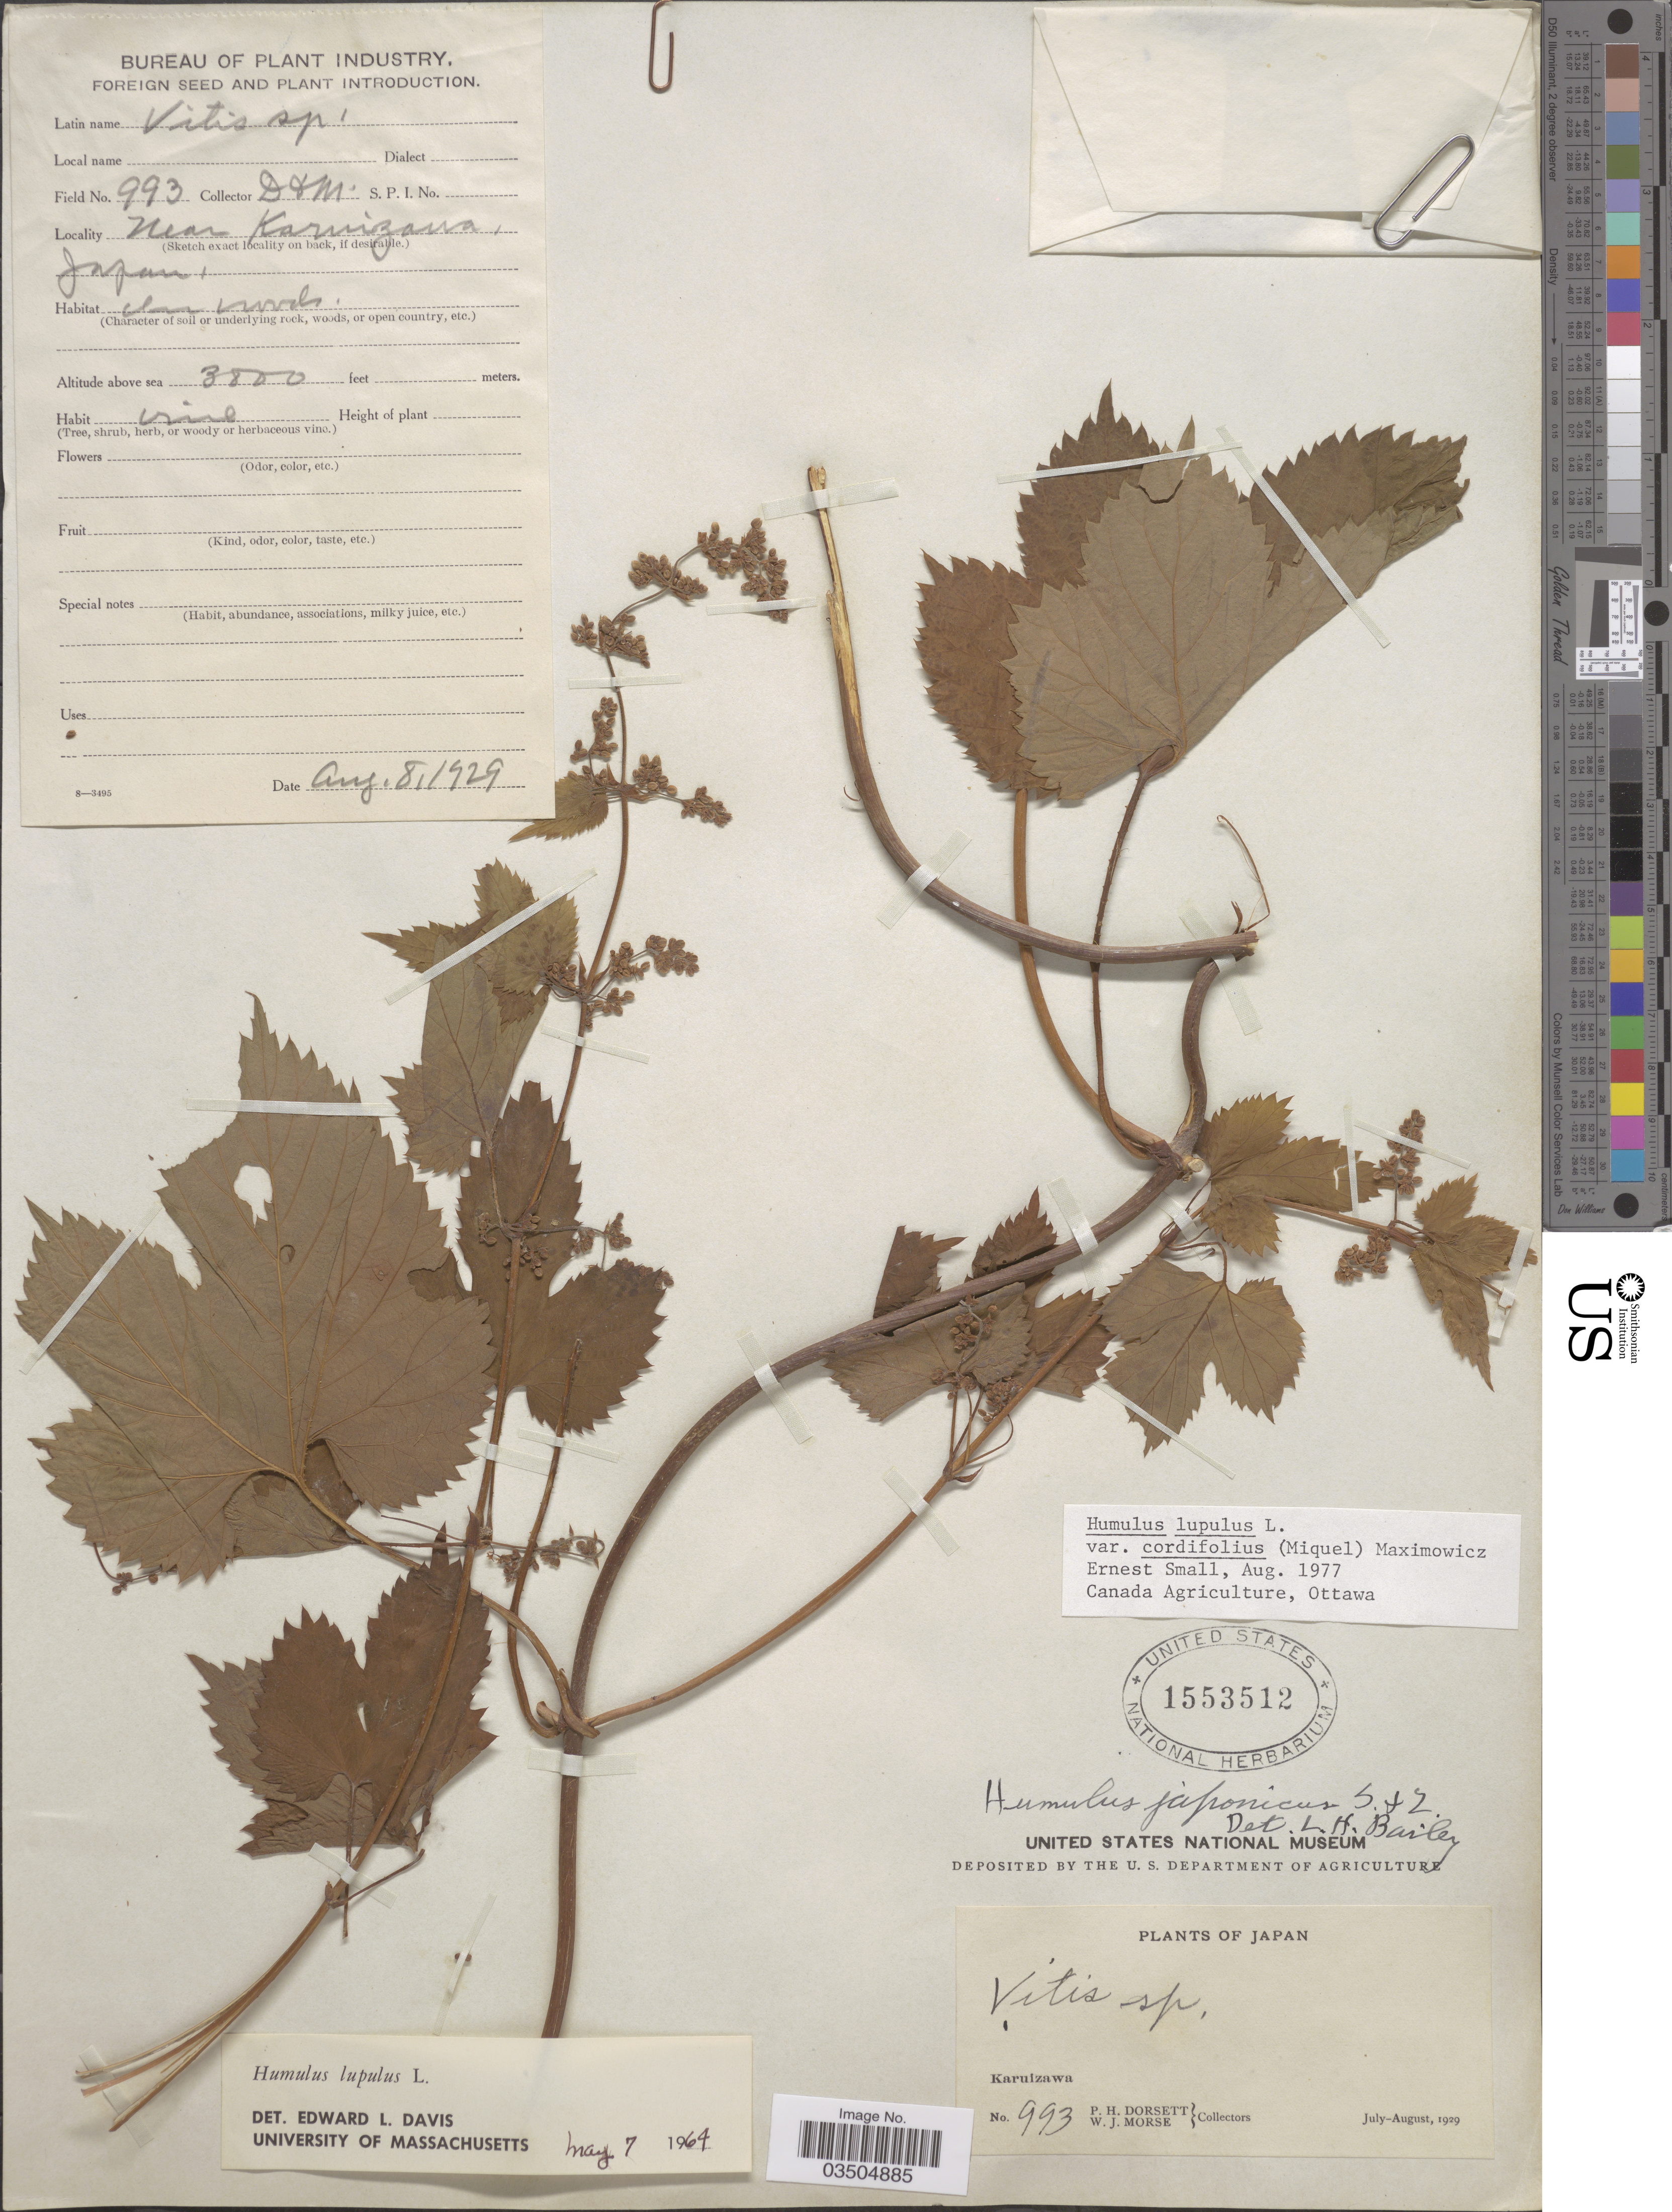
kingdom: Plantae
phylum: Tracheophyta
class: Magnoliopsida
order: Rosales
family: Cannabaceae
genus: Humulus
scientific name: Humulus lupulus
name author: L.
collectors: P. H. Dorsett & W. J. Morse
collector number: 993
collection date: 1929-08-08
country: Japan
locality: Near Karuizawa.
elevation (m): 1158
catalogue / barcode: US 1553512